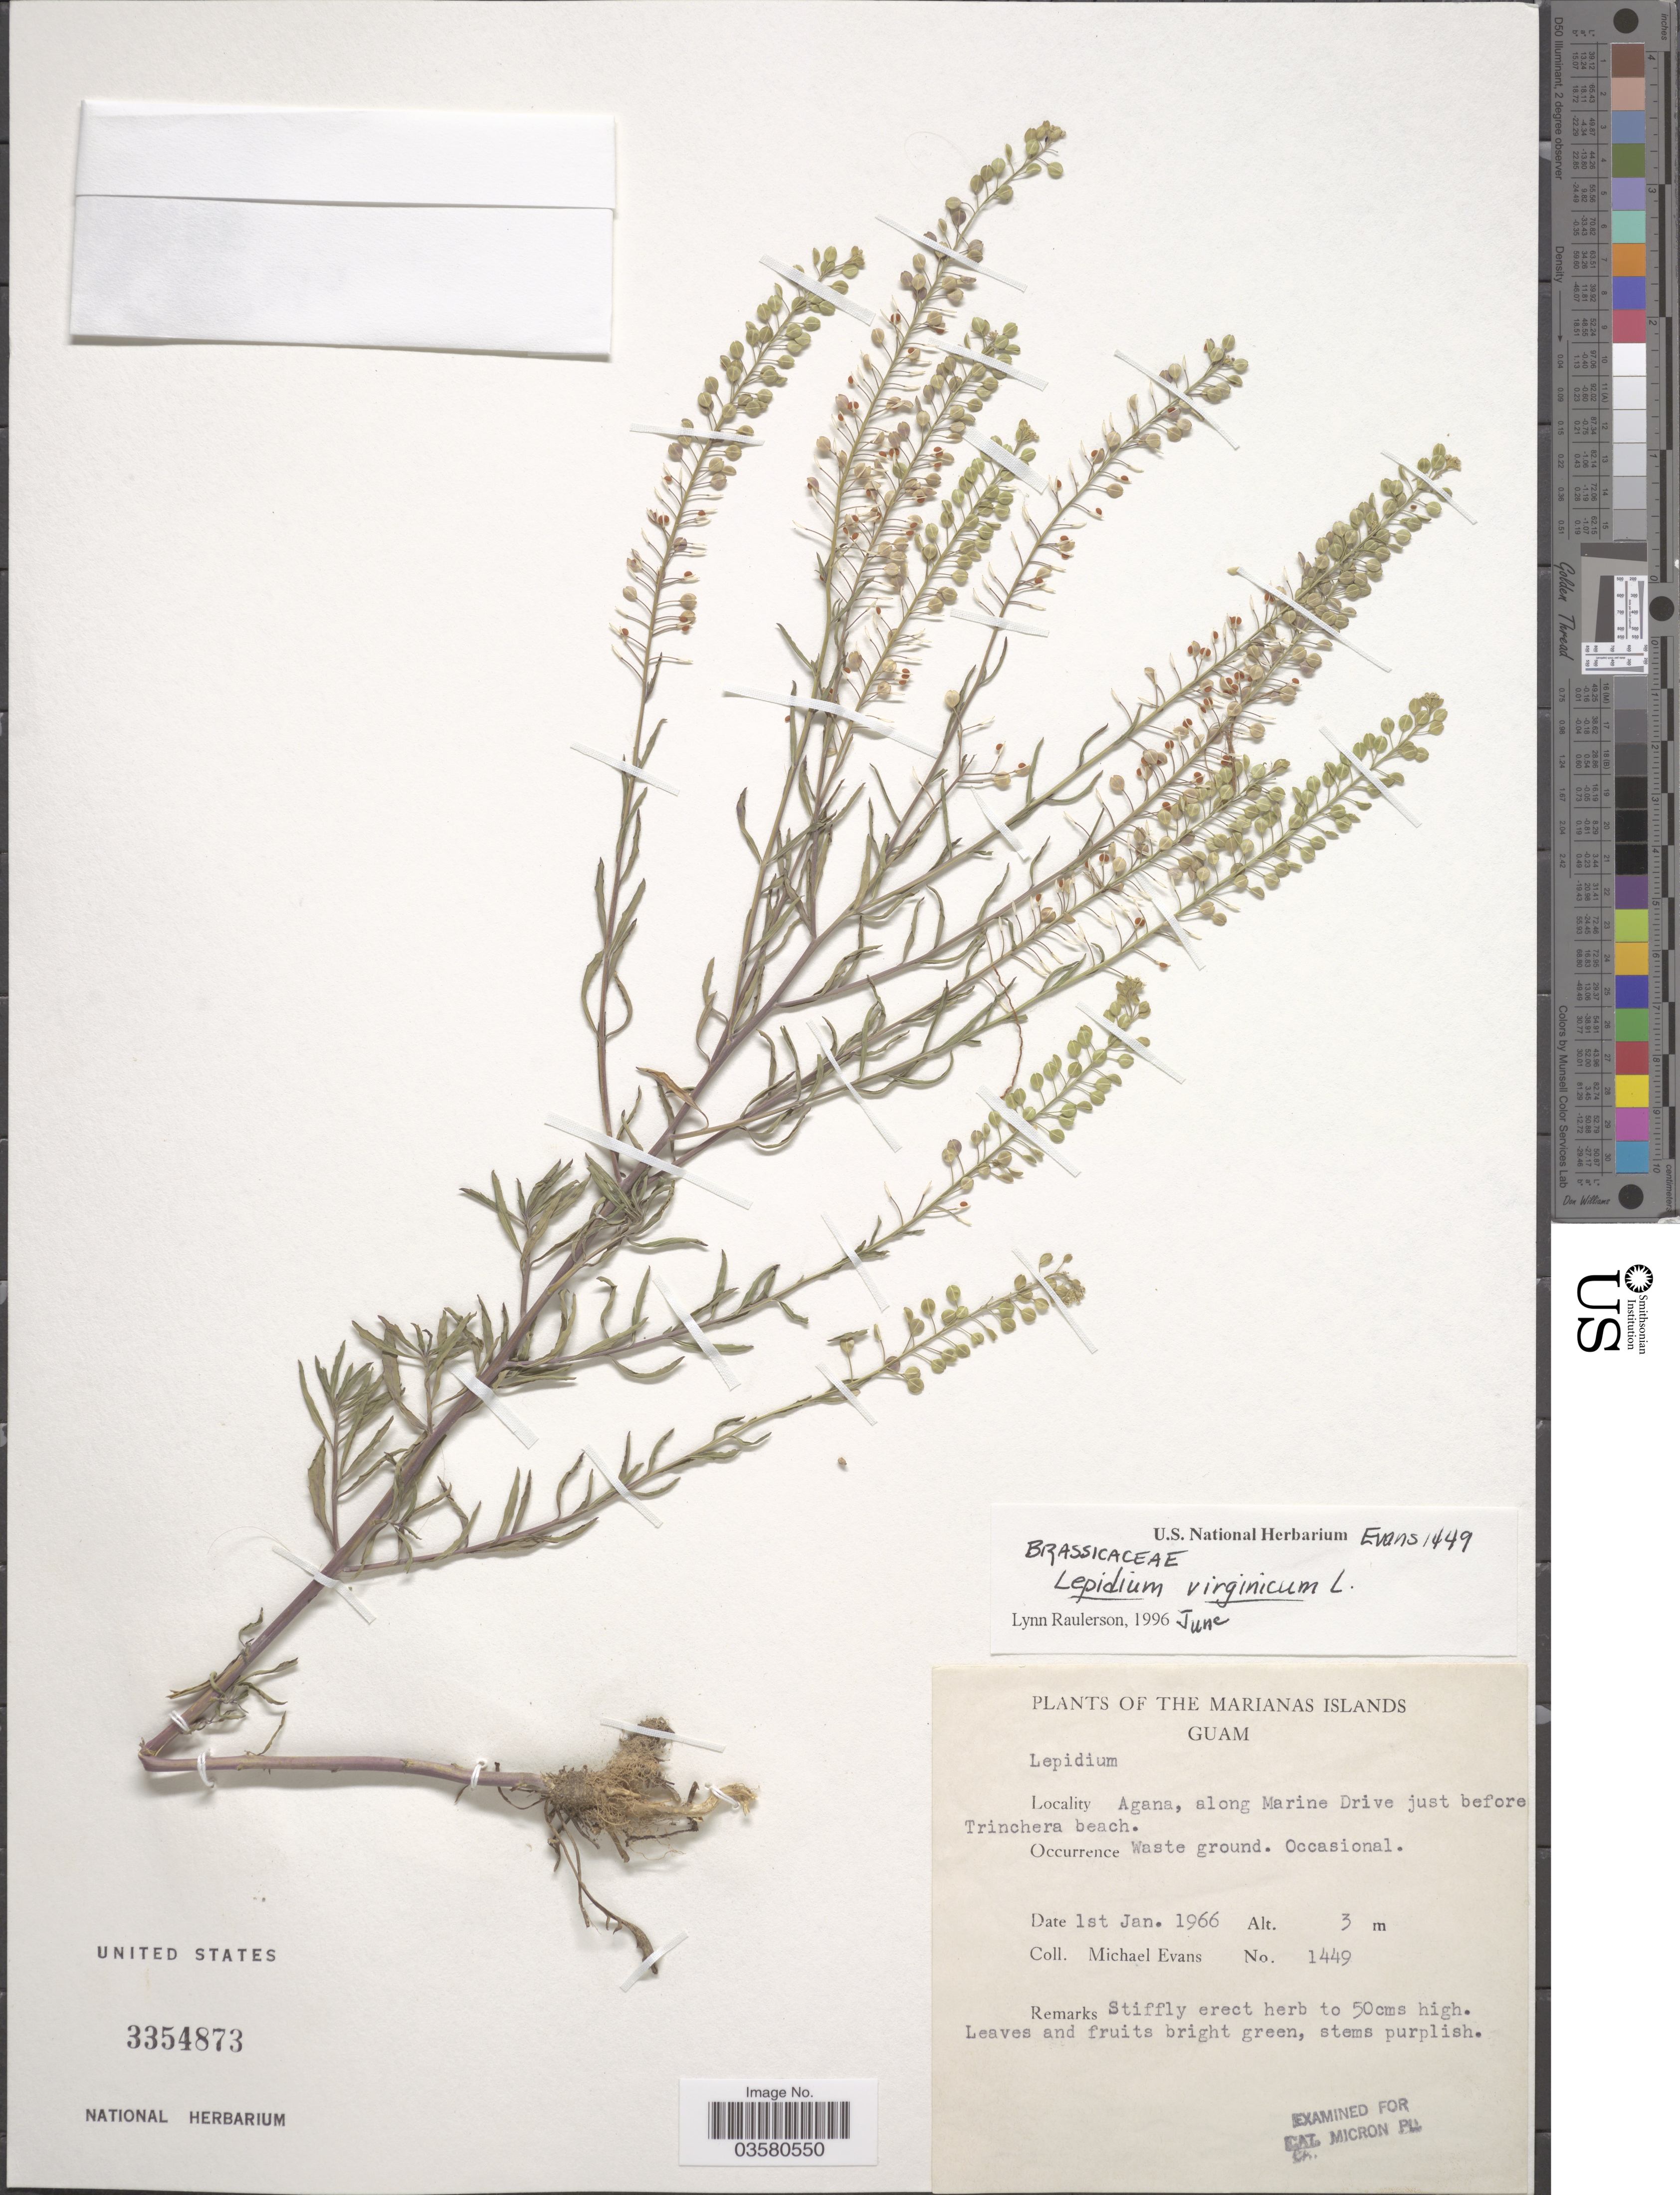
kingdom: Plantae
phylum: Tracheophyta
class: Magnoliopsida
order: Brassicales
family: Brassicaceae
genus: Lepidium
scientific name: Lepidium virginicum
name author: L.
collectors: M. Evans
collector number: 1449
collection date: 1966-01-01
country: Guam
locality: The Marianas Islands, Guam. Agana, along Marine Drive just before Trinchera beach.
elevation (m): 3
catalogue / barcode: US 3354873